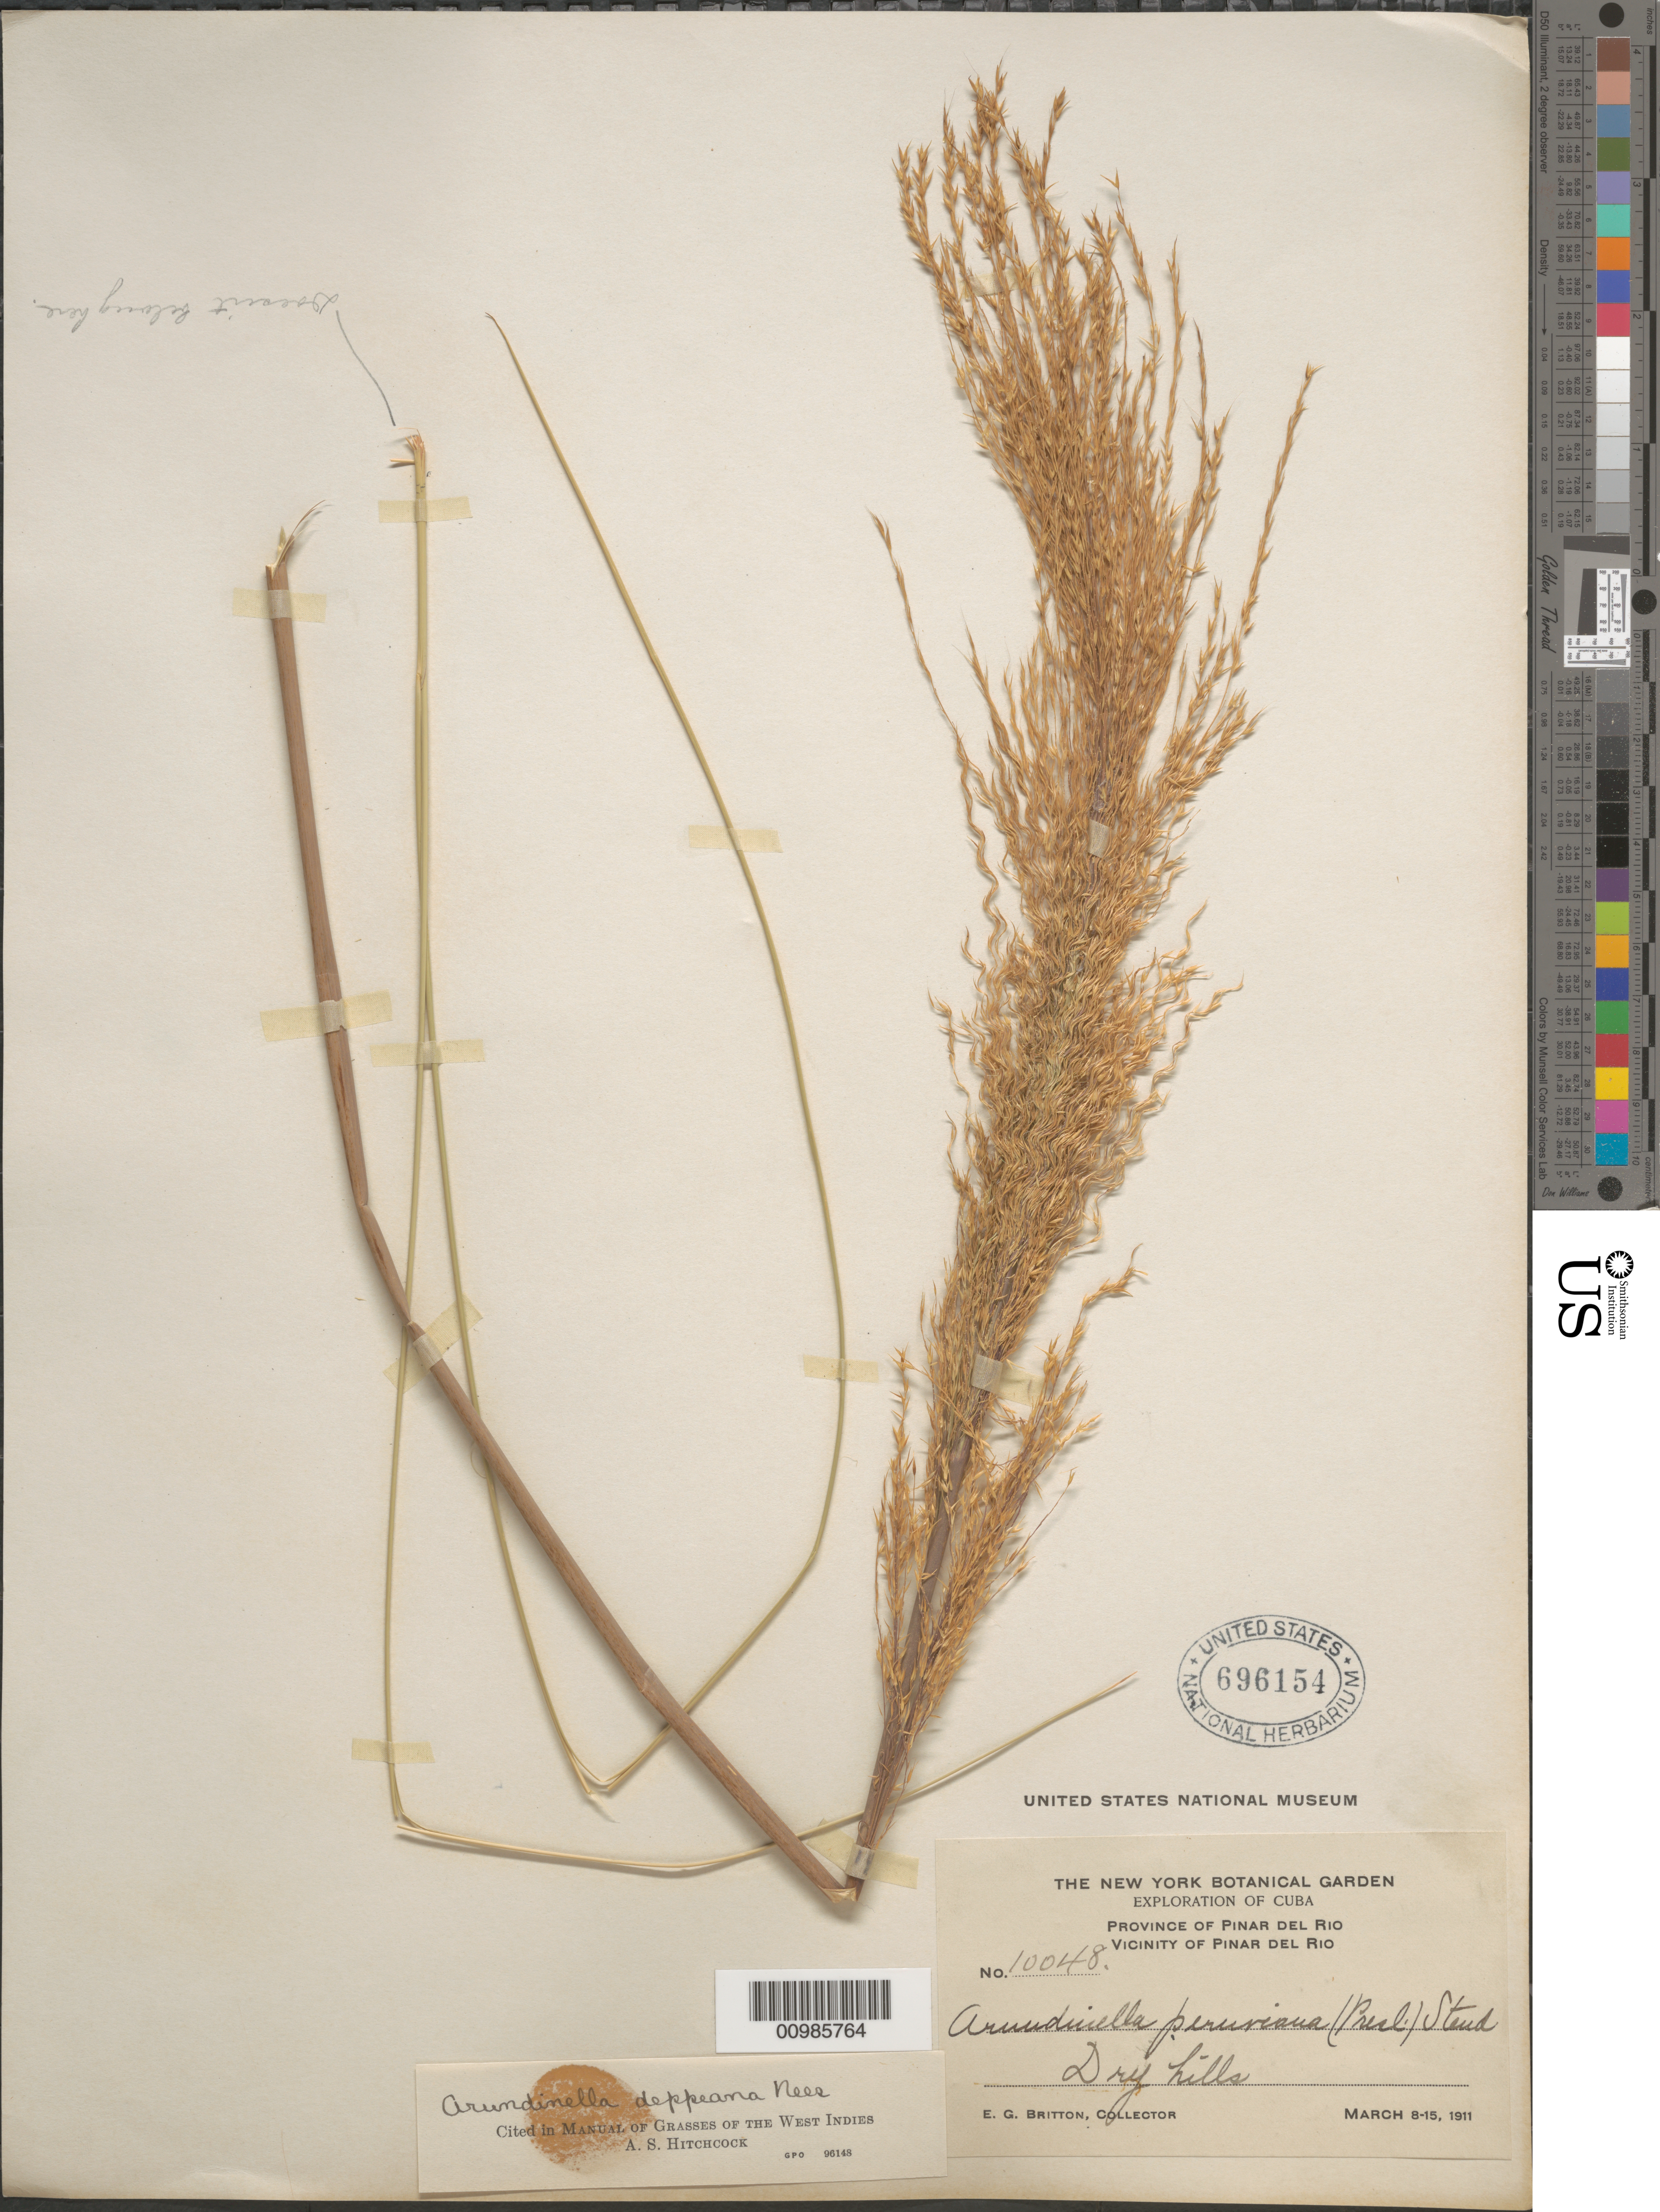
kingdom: Plantae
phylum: Tracheophyta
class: Liliopsida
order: Poales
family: Poaceae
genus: Arundinella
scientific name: Arundinella deppeana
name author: Nees ex Steud.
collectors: E. G. Britton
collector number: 10048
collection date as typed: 08 Mar 1911 to15 Mar 1911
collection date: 1911-03-08/1911-03-15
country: Cuba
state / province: Pinar del Rio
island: Cuba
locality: Vicinity of Pinar del Rio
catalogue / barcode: US 696154